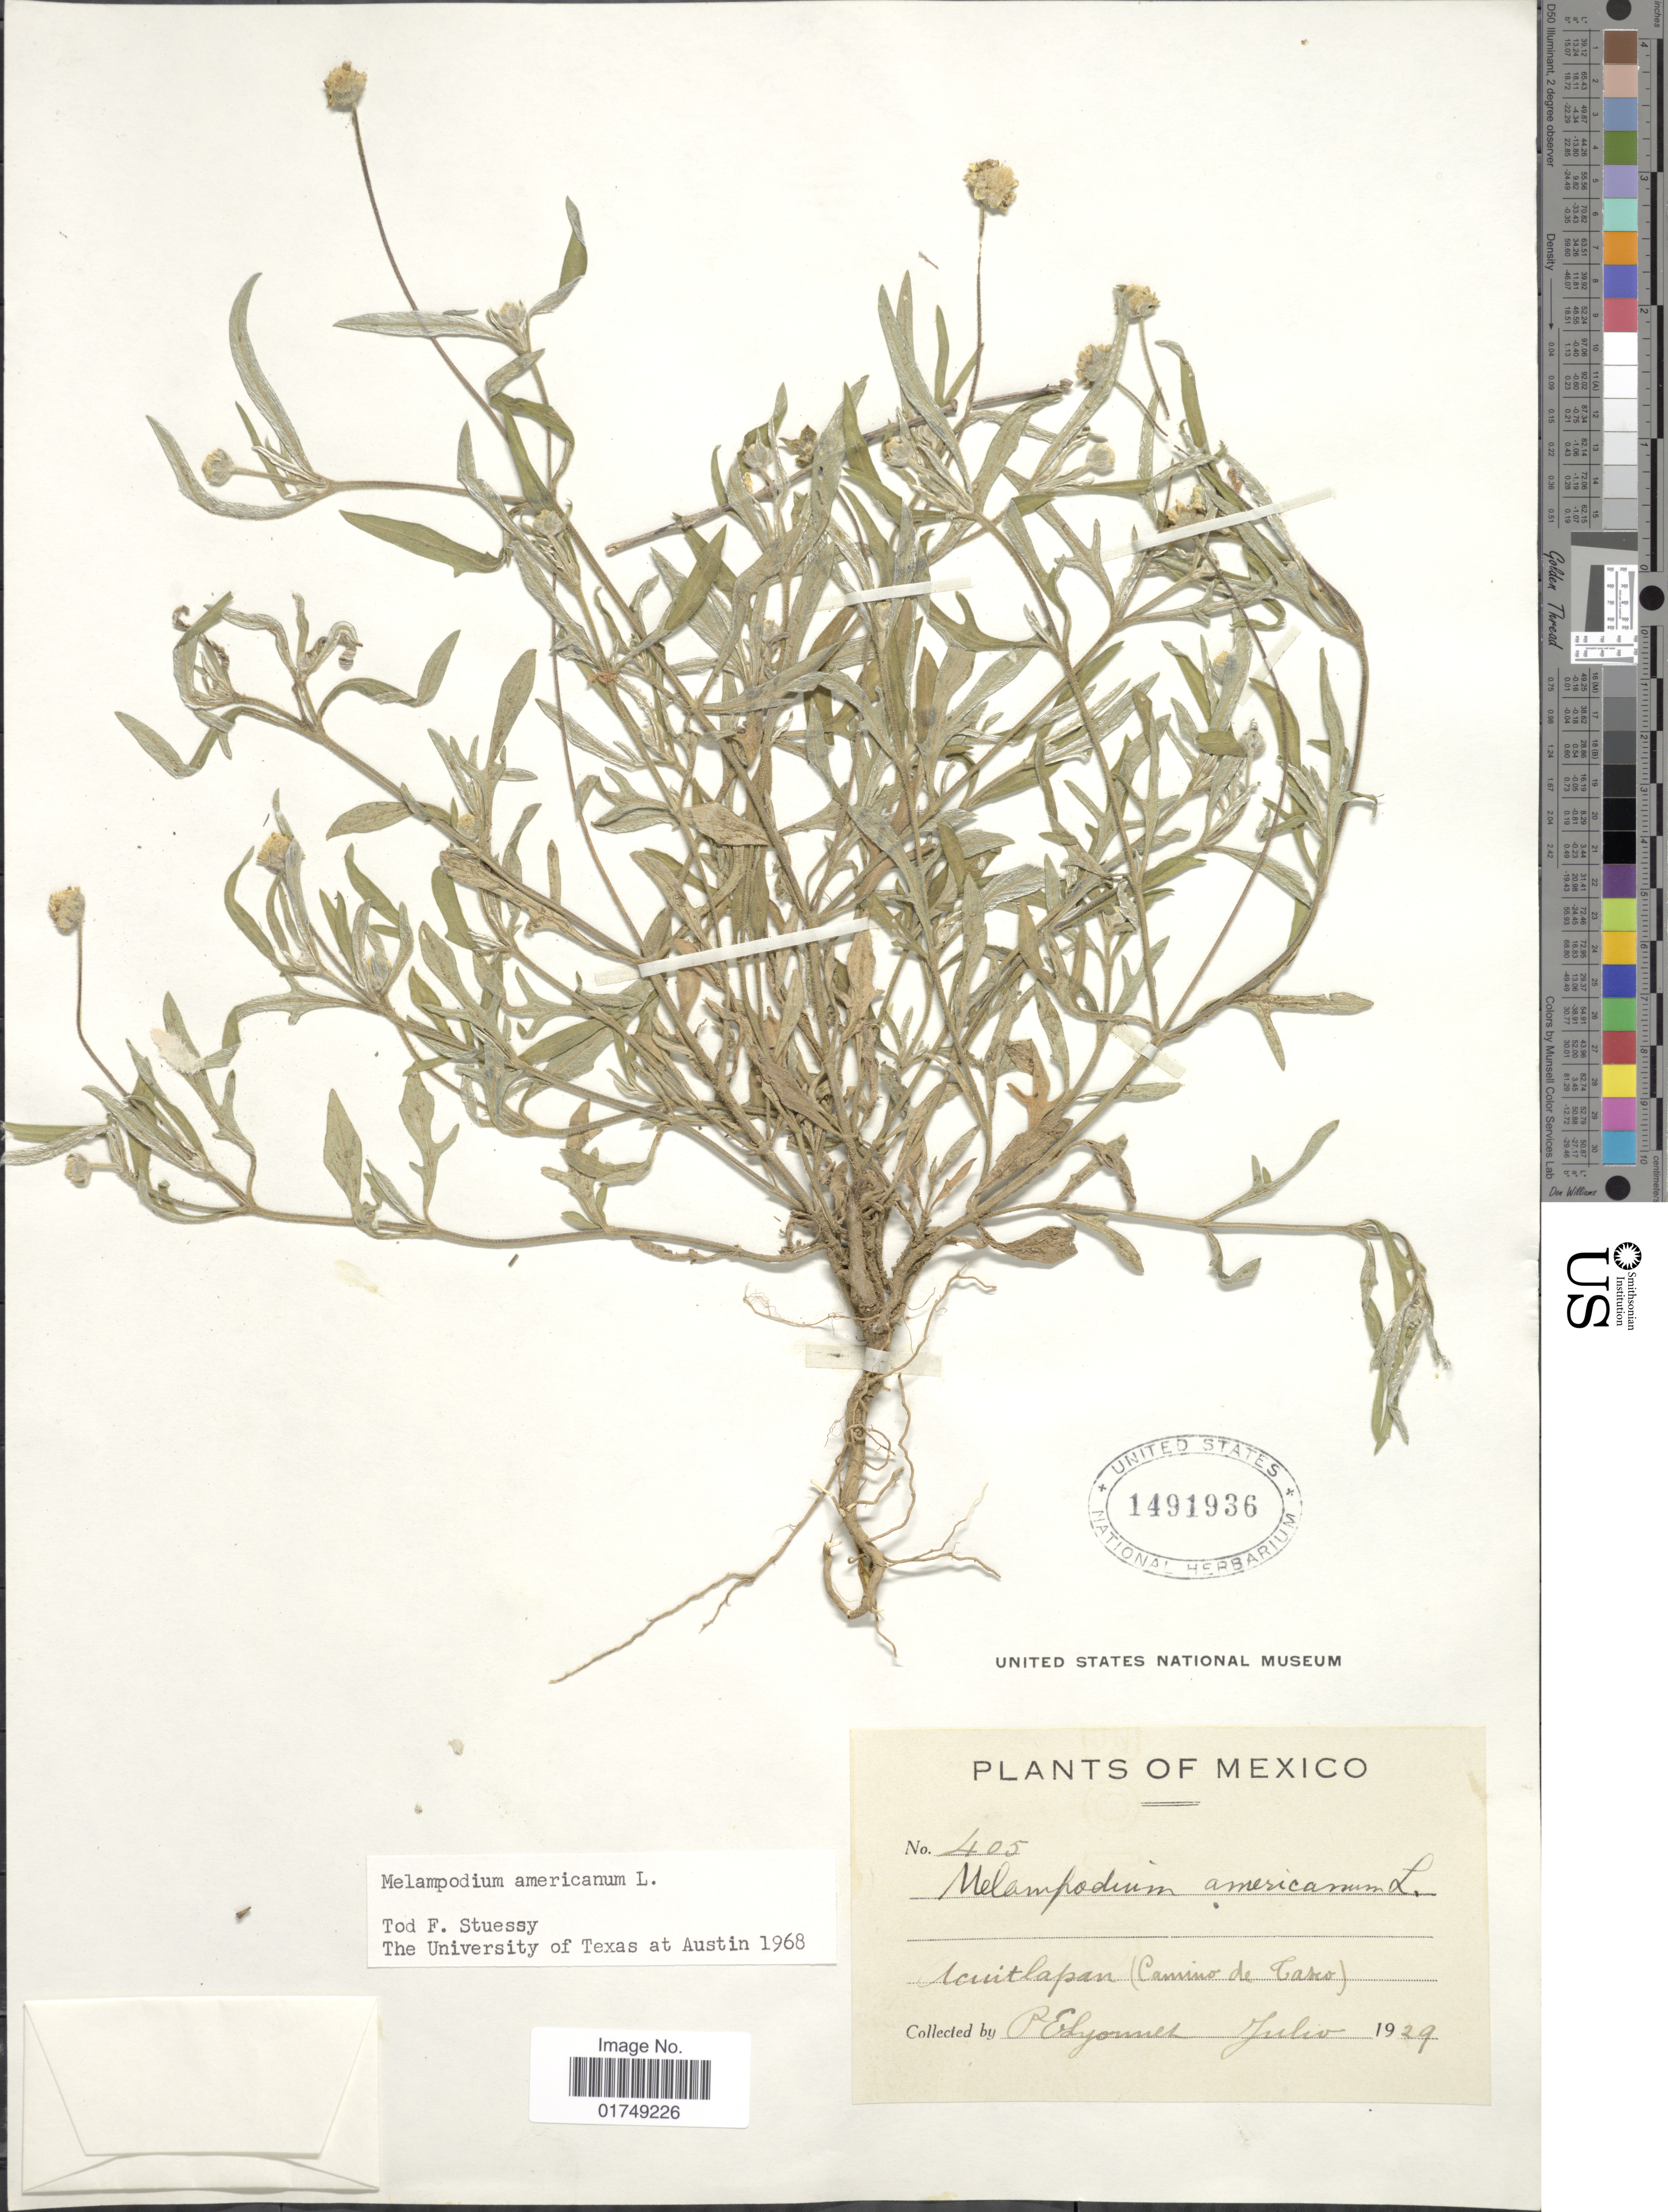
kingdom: Plantae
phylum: Tracheophyta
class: Magnoliopsida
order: Asterales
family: Asteraceae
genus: Melampodium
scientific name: Melampodium americanum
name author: L.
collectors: P. Lyonnet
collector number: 405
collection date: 1929-07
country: Mexico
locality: Acuitlapan (Camino de Tasco)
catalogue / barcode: US 1491936